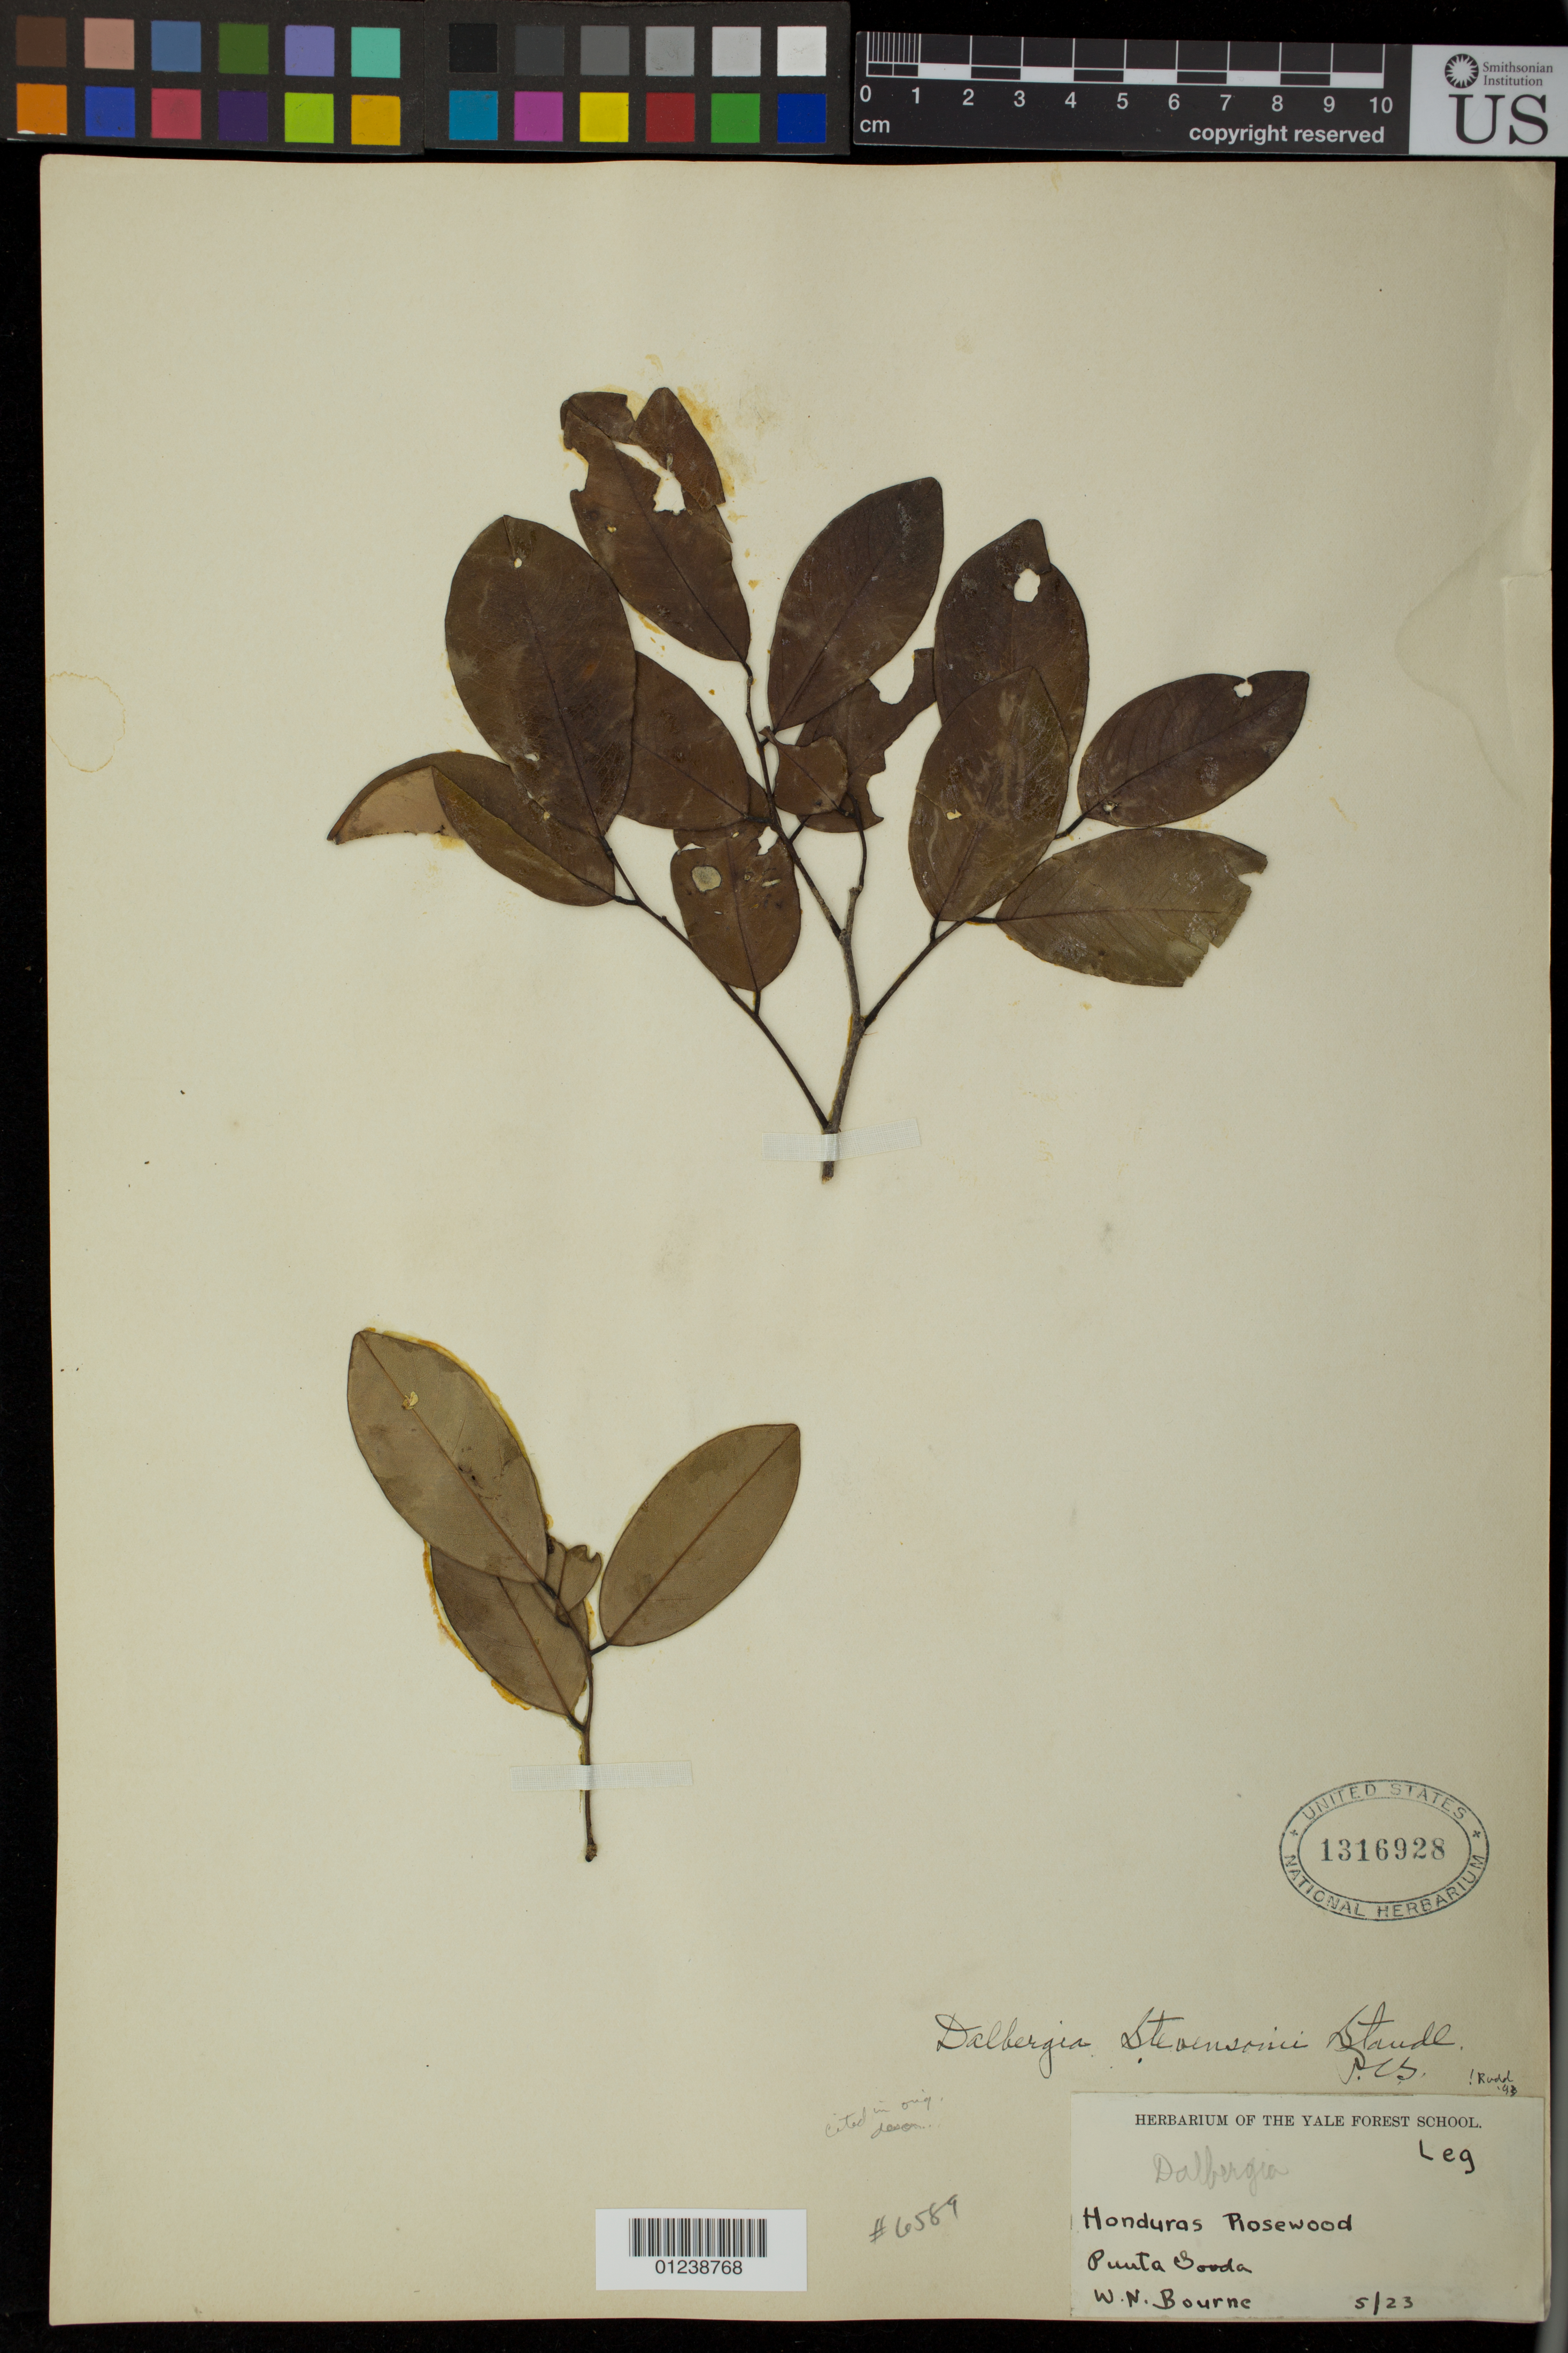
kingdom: Plantae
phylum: Tracheophyta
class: Magnoliopsida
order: Fabales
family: Fabaceae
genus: Dalbergia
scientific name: Dalbergia stevensonii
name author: Standl.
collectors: W. N. Bourne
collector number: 6589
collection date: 1923-05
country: Belize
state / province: Toledo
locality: Punta Gorda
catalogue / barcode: US 1316928